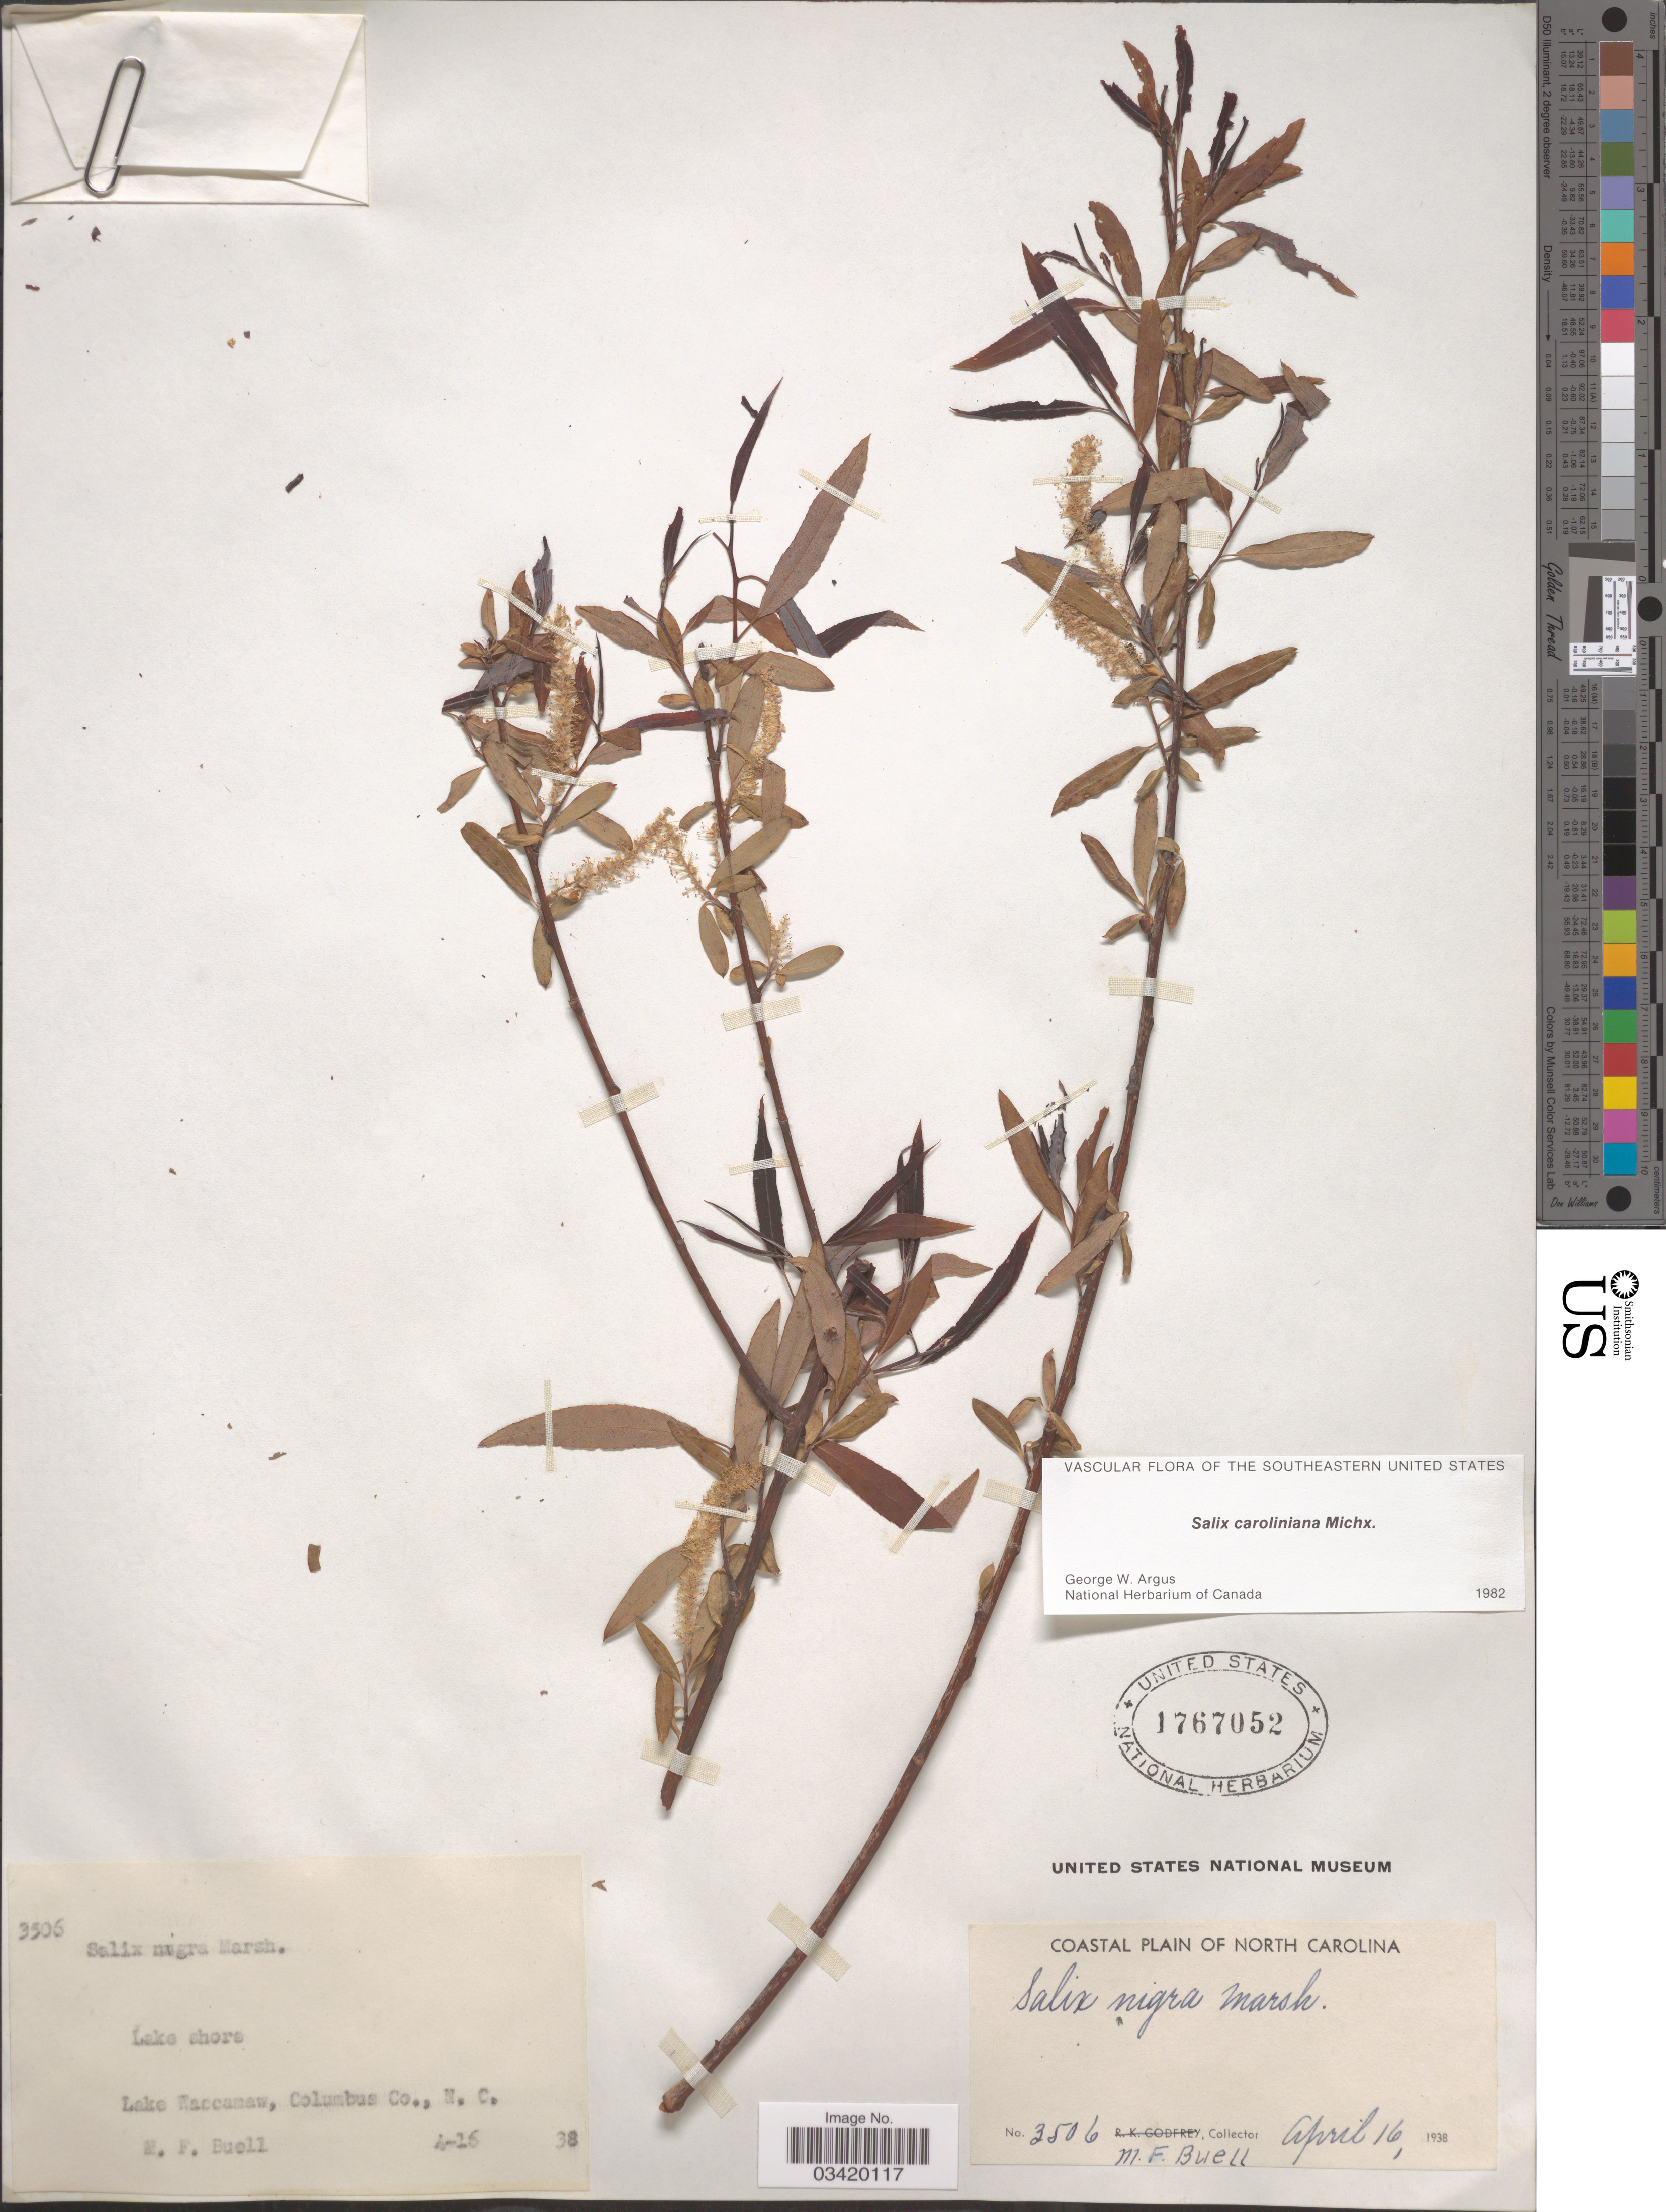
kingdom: Plantae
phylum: Tracheophyta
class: Magnoliopsida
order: Malpighiales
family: Salicaceae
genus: Salix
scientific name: Salix caroliniana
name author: Michx.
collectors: M. Buell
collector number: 3506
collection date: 1938-04-16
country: United States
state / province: North Carolina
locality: Coastal Plain of North Carolina. Lake shore. Lake Waccamaw, Columbus Co.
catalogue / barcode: US 1767052